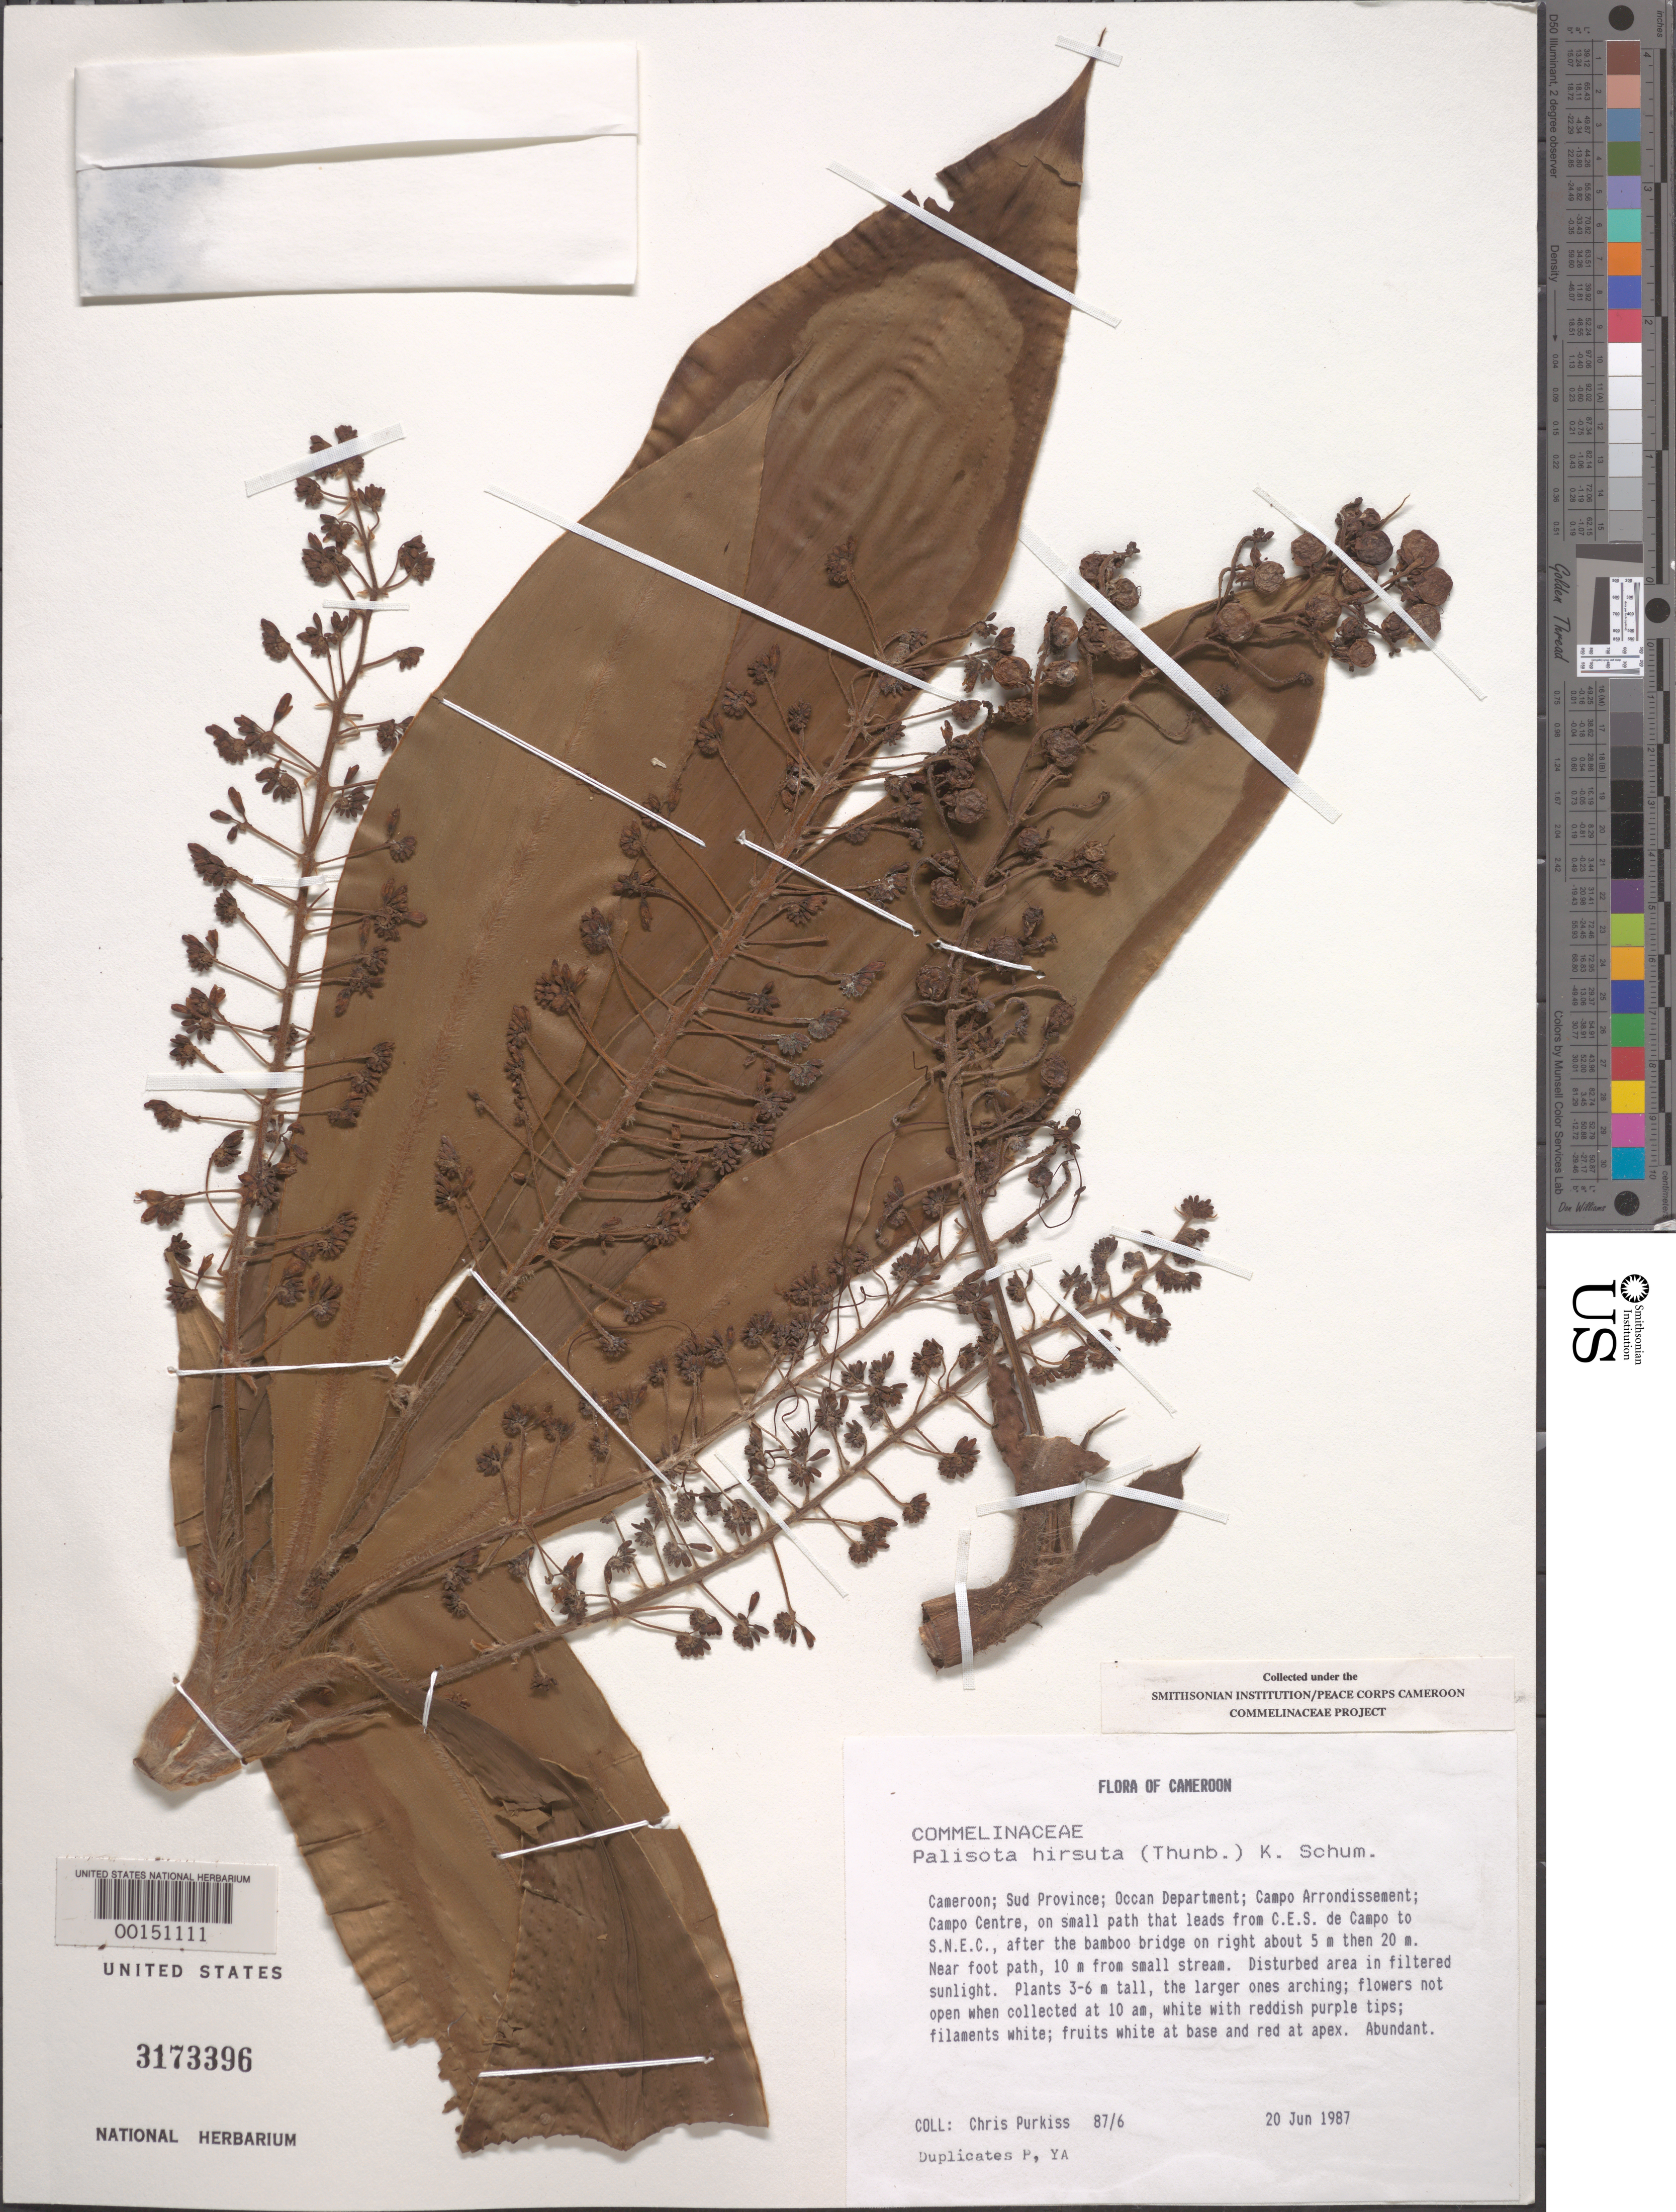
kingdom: Plantae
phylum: Tracheophyta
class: Liliopsida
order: Commelinales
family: Commelinaceae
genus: Palisota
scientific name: Palisota hirsuta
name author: (Thunb.) K. Schum.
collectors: C. Purkiss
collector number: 87/6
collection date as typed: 20 Jun 1987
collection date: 1987-06-20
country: Cameroon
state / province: Sud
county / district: Océan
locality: Campo arrondissement, campo centre, small path leading from c.e.s., after bamboo bridge on right ca. 5 m then 20 m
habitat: Near foot path, 10 mm from small stream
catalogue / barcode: US 3173396